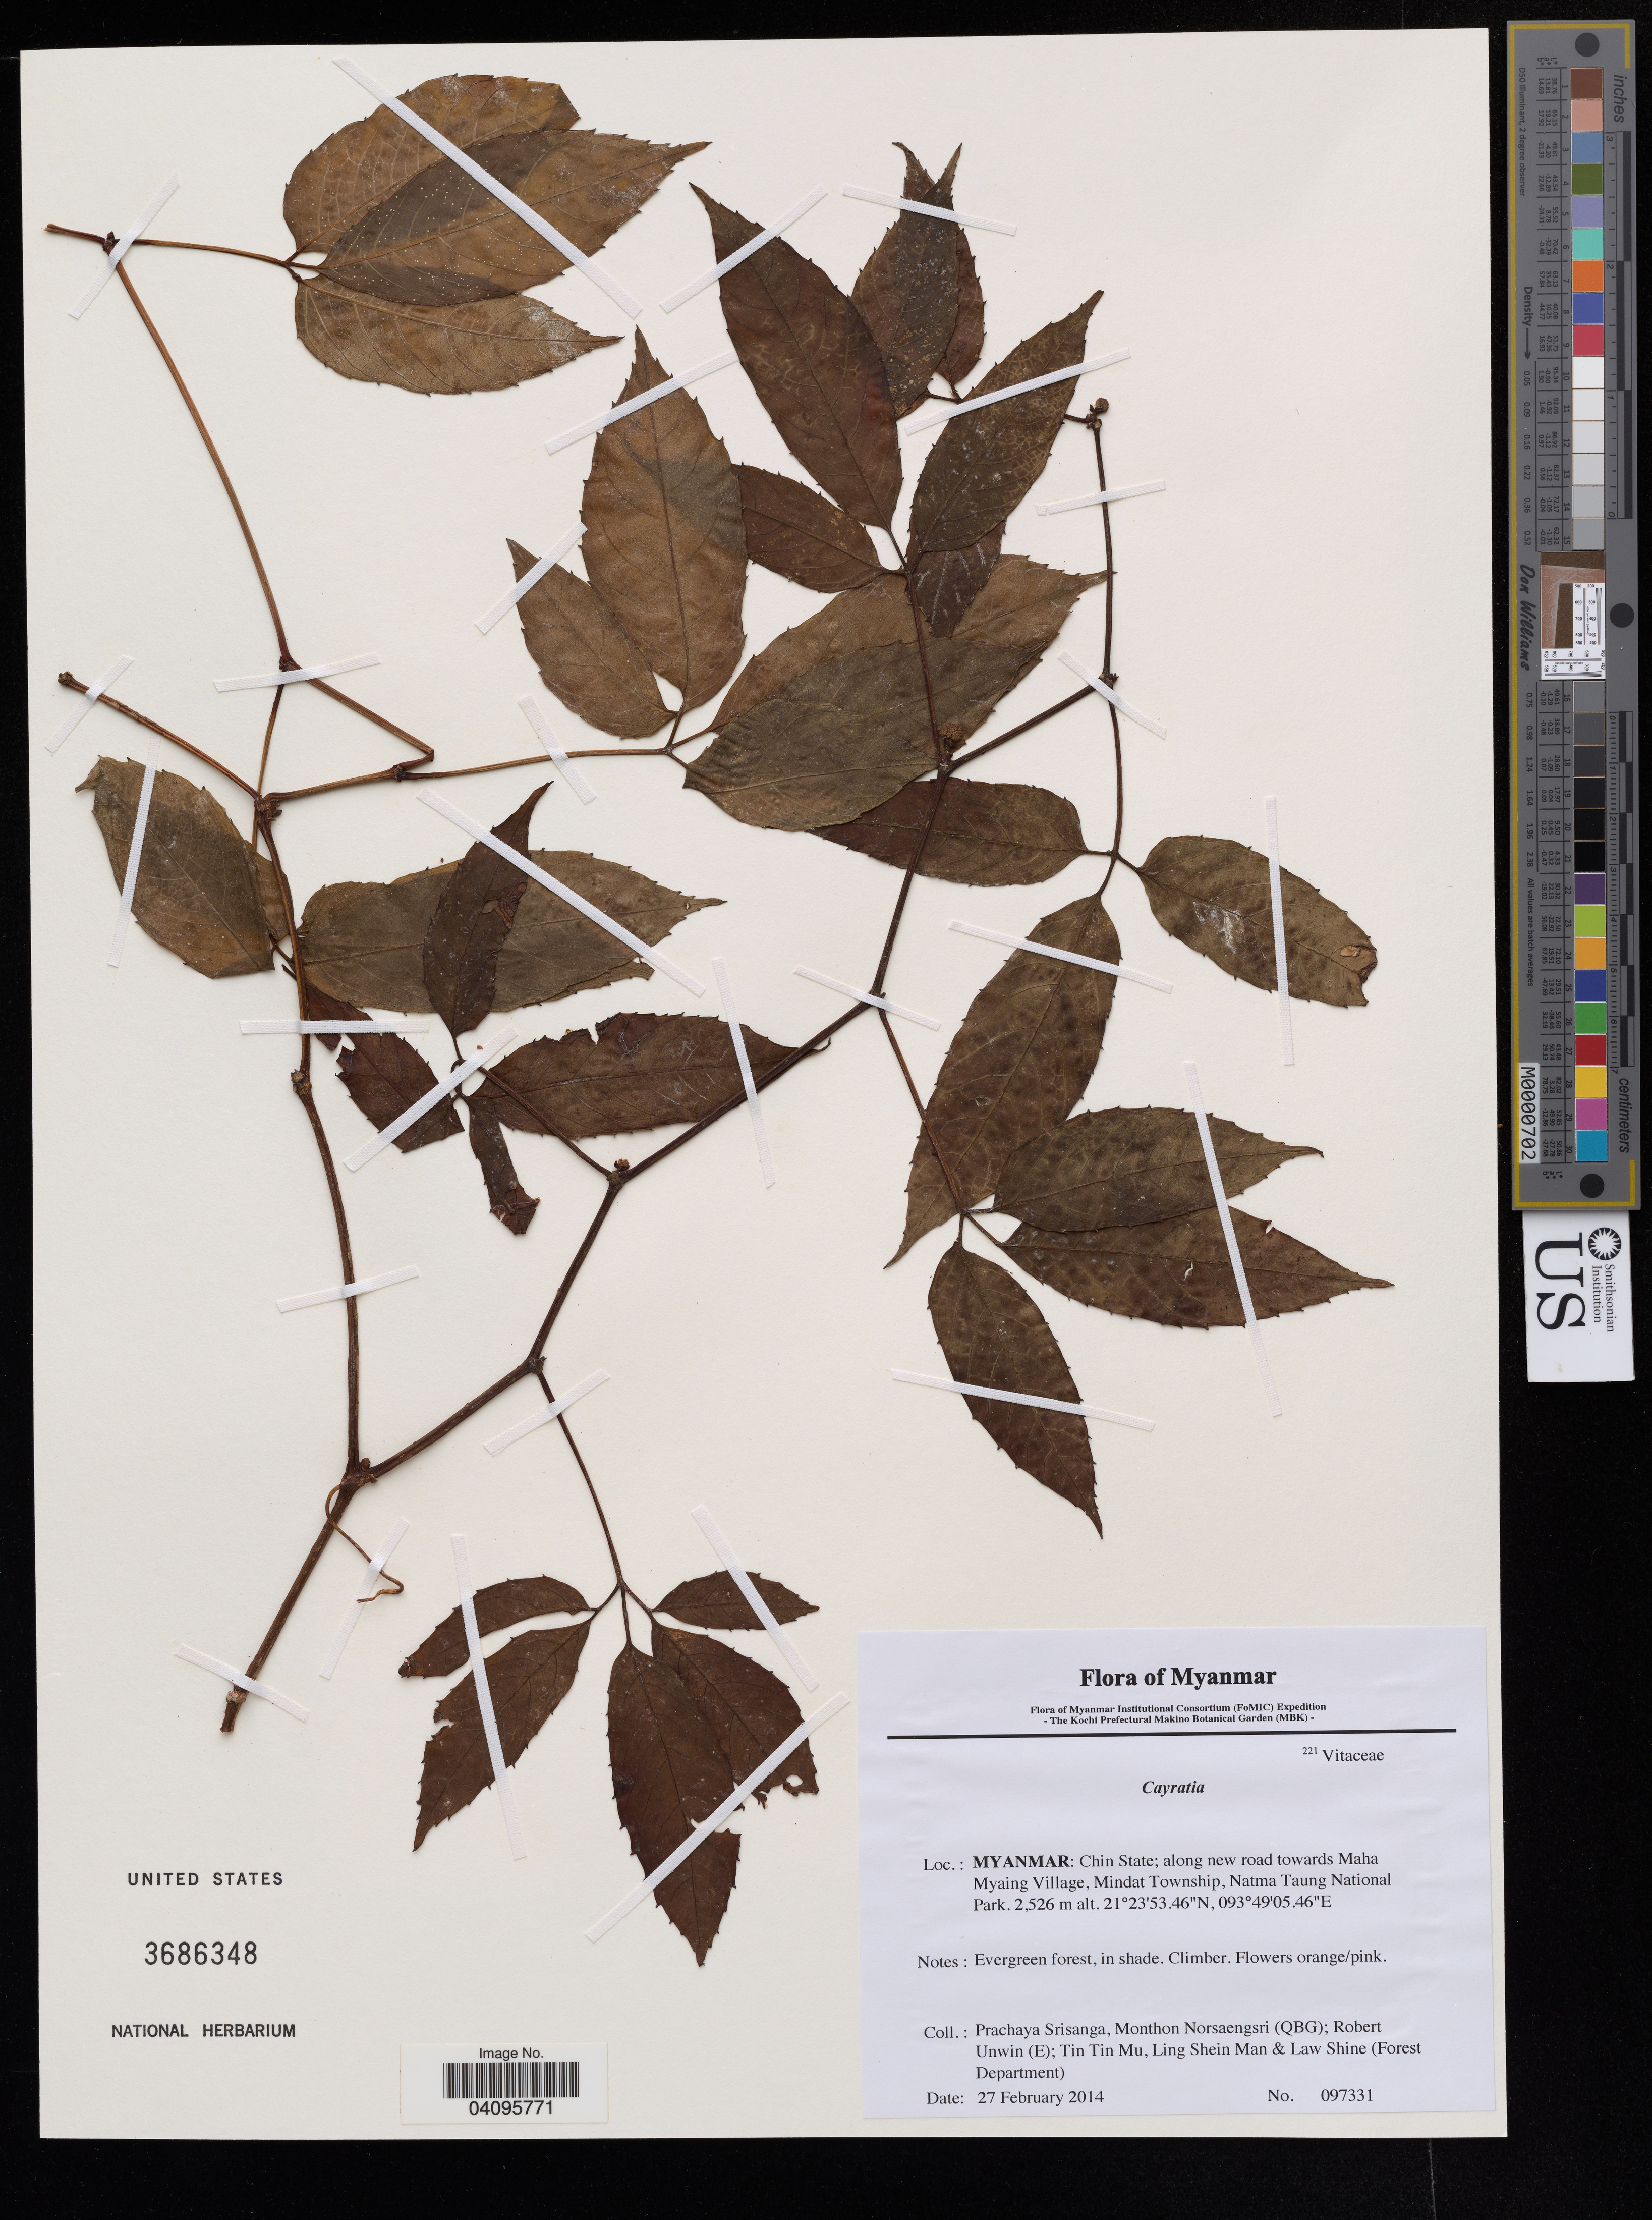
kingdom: Plantae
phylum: Tracheophyta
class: Magnoliopsida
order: Vitales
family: Vitaceae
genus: Cayratia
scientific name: Cayratia sp.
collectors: P. Srisanga, M. Norsaengsri, R. Unwin, Tin Tin Mu, Ling Shein Man & L. Shine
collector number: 097331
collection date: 2014-02-27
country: Myanmar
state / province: Chin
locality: Along new road towards Maha Myaing Village, Mindat Township, Natma Taung National Park.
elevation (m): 2526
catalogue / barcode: US 3686348